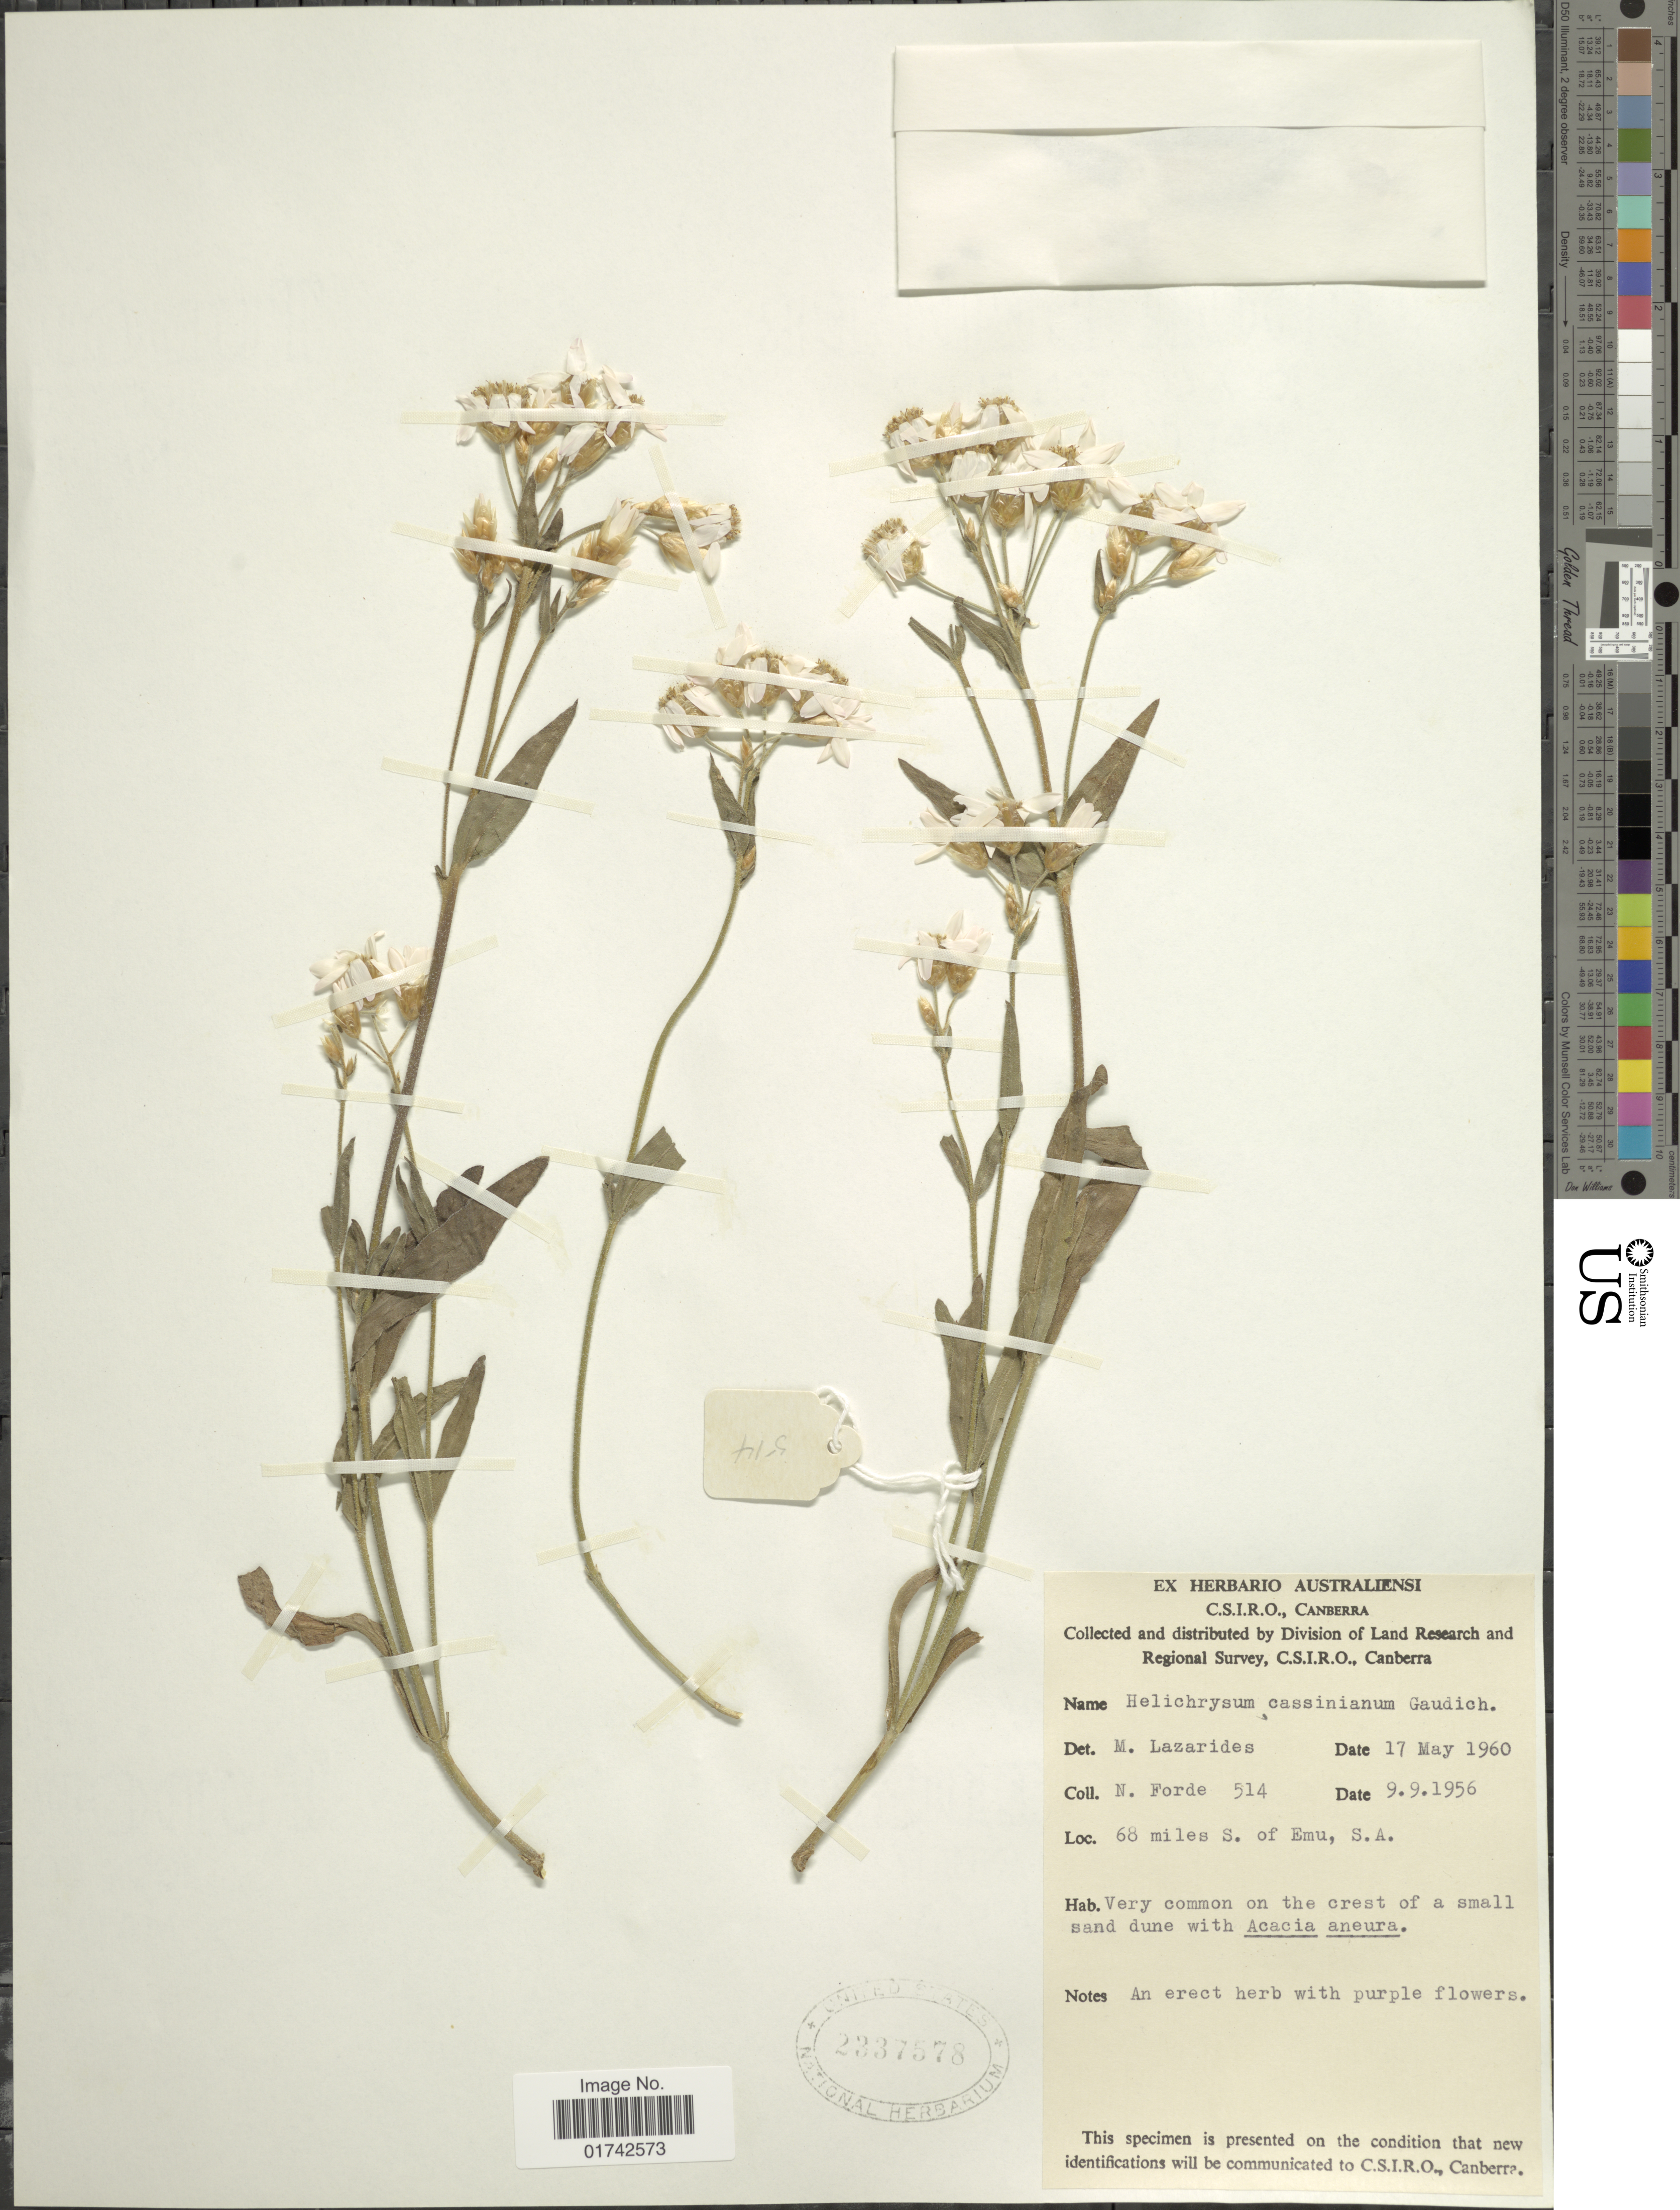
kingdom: Plantae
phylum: Tracheophyta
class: Magnoliopsida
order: Asterales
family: Asteraceae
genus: Helichrysum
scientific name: Helichrysum cassinianum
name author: Gaudich.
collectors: N. Forde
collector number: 514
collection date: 1956-09-09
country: Australia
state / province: South Australia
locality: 68 miles S. of Emu, S.A.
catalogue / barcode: US 2337578